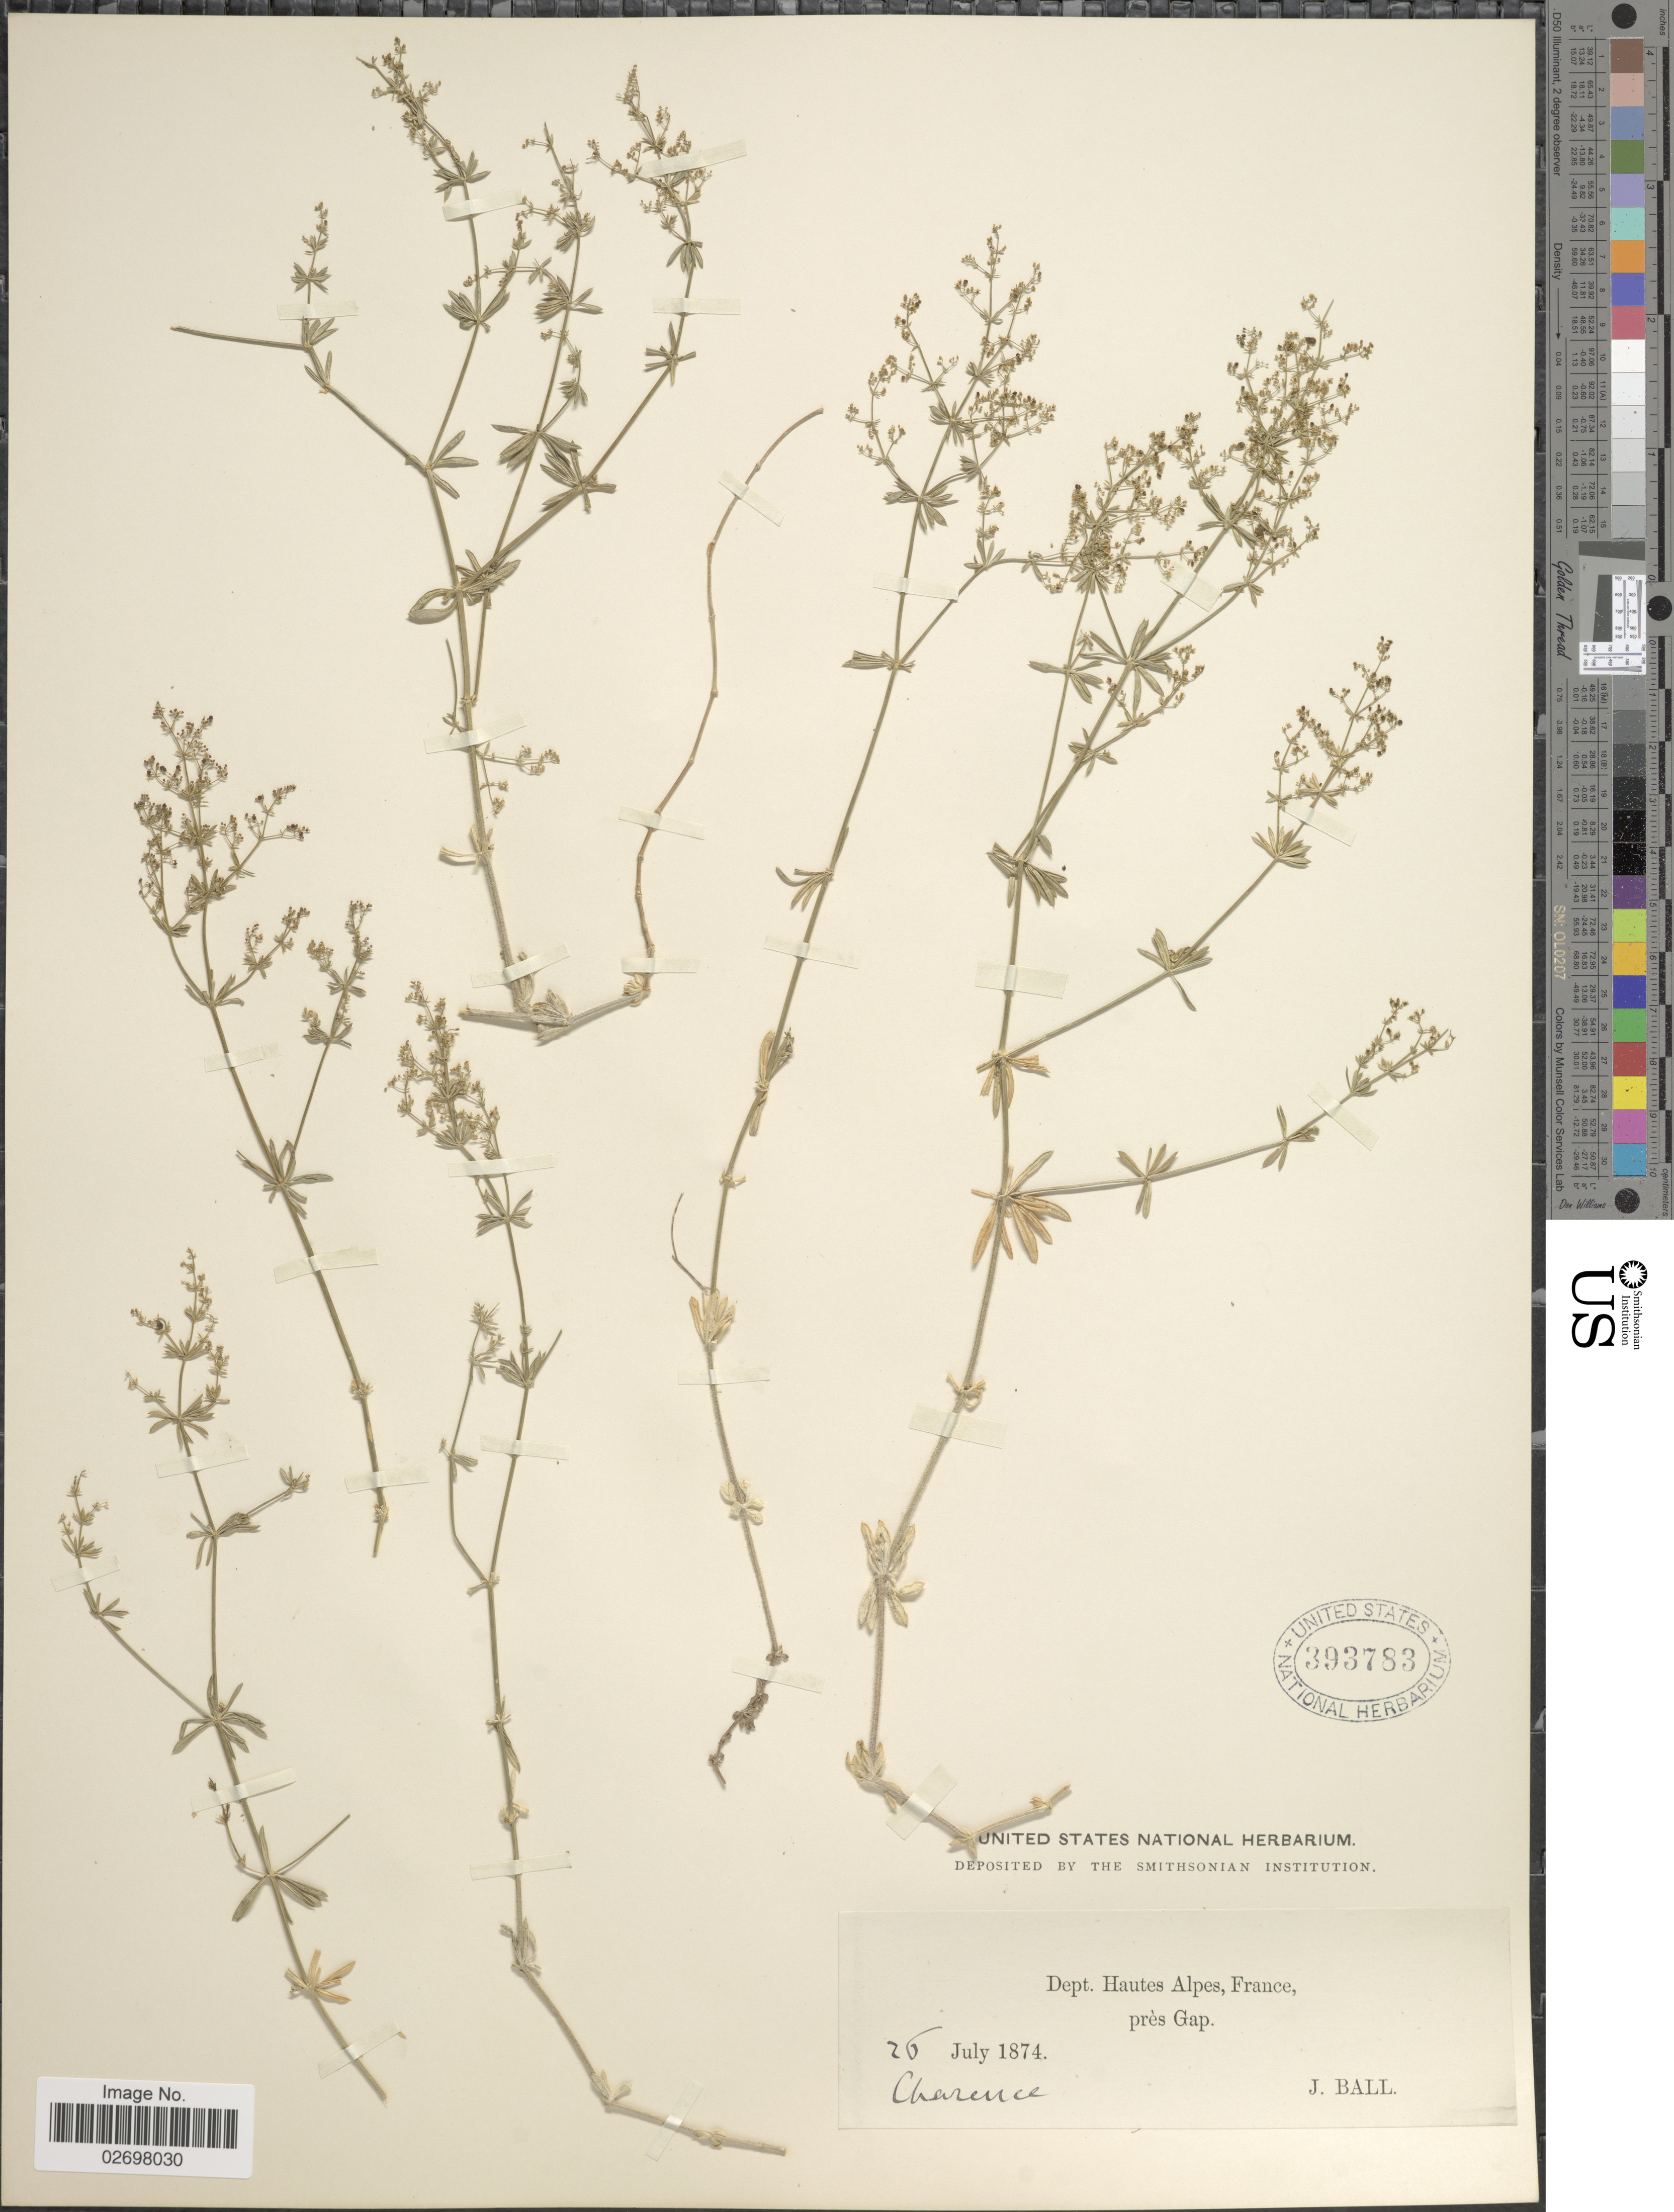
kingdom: Plantae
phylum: Tracheophyta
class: Magnoliopsida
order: Gentianales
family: Rubiaceae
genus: Galium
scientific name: Galium sp.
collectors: J. Ball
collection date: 1874-07-26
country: France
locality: Dept. Hautes Alpes, France, pres Gap, Charence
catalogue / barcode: US 393783